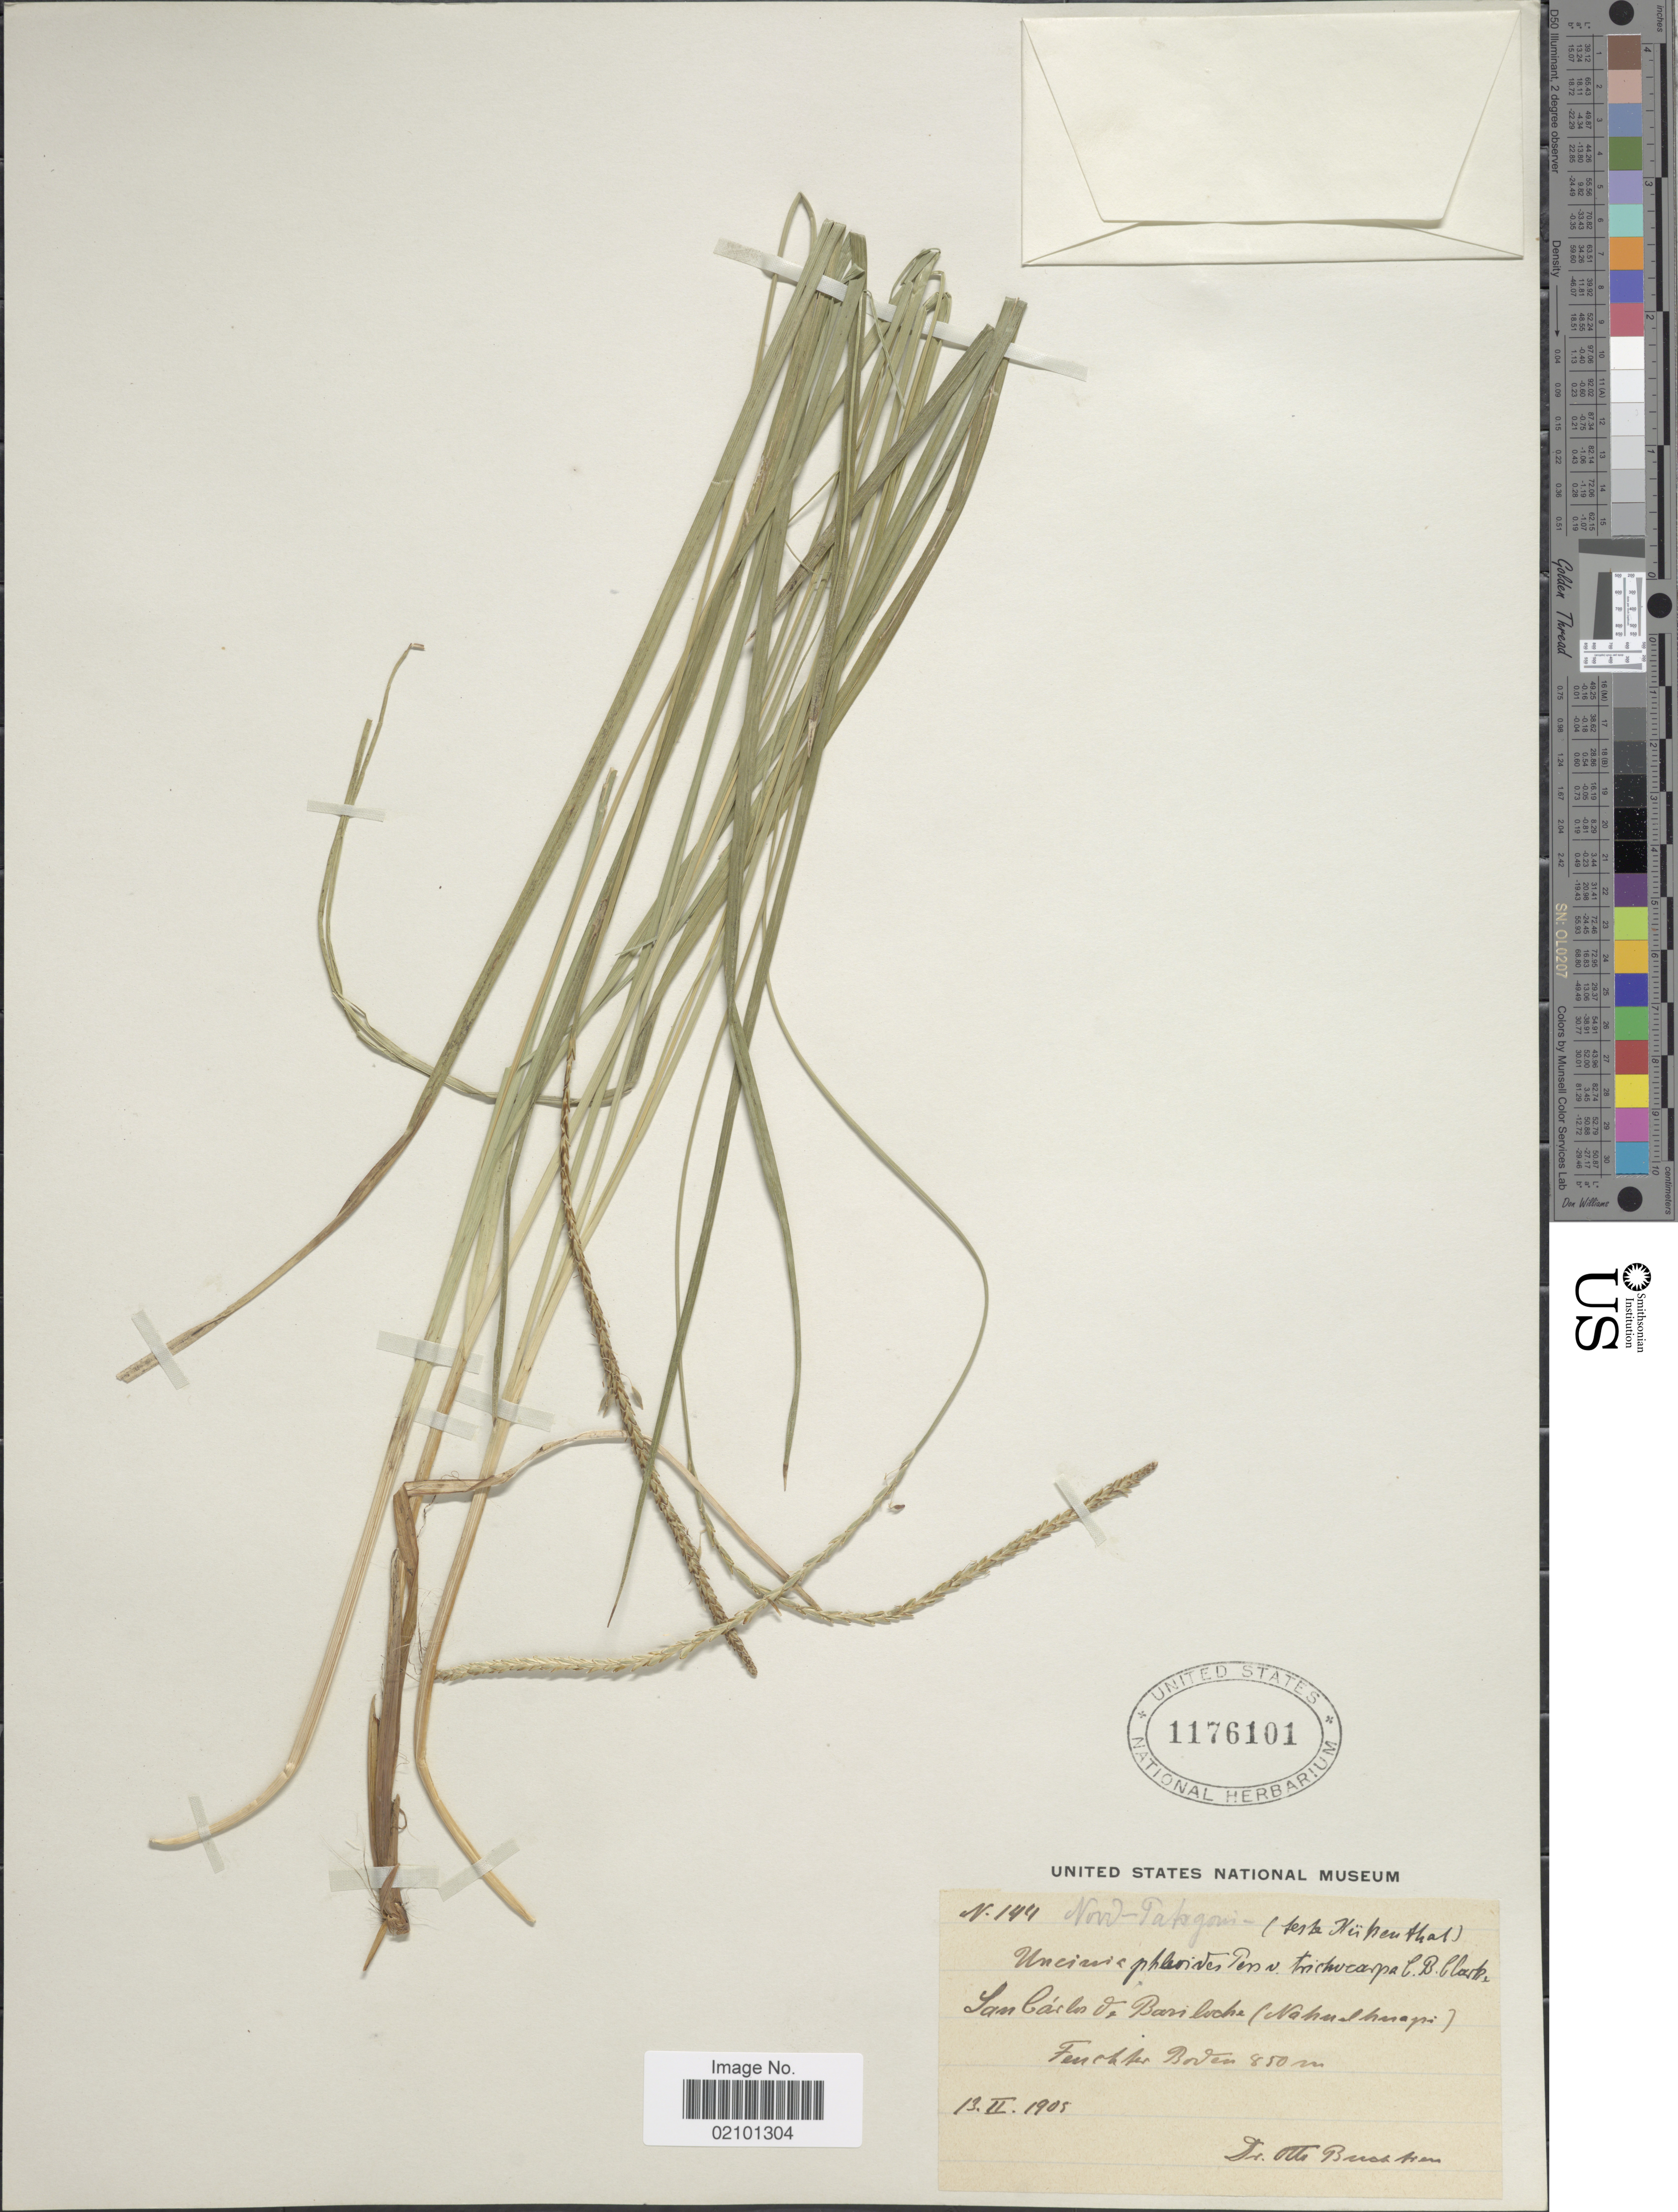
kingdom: Plantae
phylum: Tracheophyta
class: Liliopsida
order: Poales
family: Cyperaceae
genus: Carex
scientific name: Carex delacosta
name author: Kuntze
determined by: Jimnéz-Mejias, Pedro, (UPOS), Universidad Pablo de Olavide (SPAIN)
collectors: O. Buchtien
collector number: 144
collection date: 1905-02-13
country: Bolivia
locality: San Carlos de Bariloche (Nahulhuapi) Feuchter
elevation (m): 850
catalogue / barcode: US 1176101